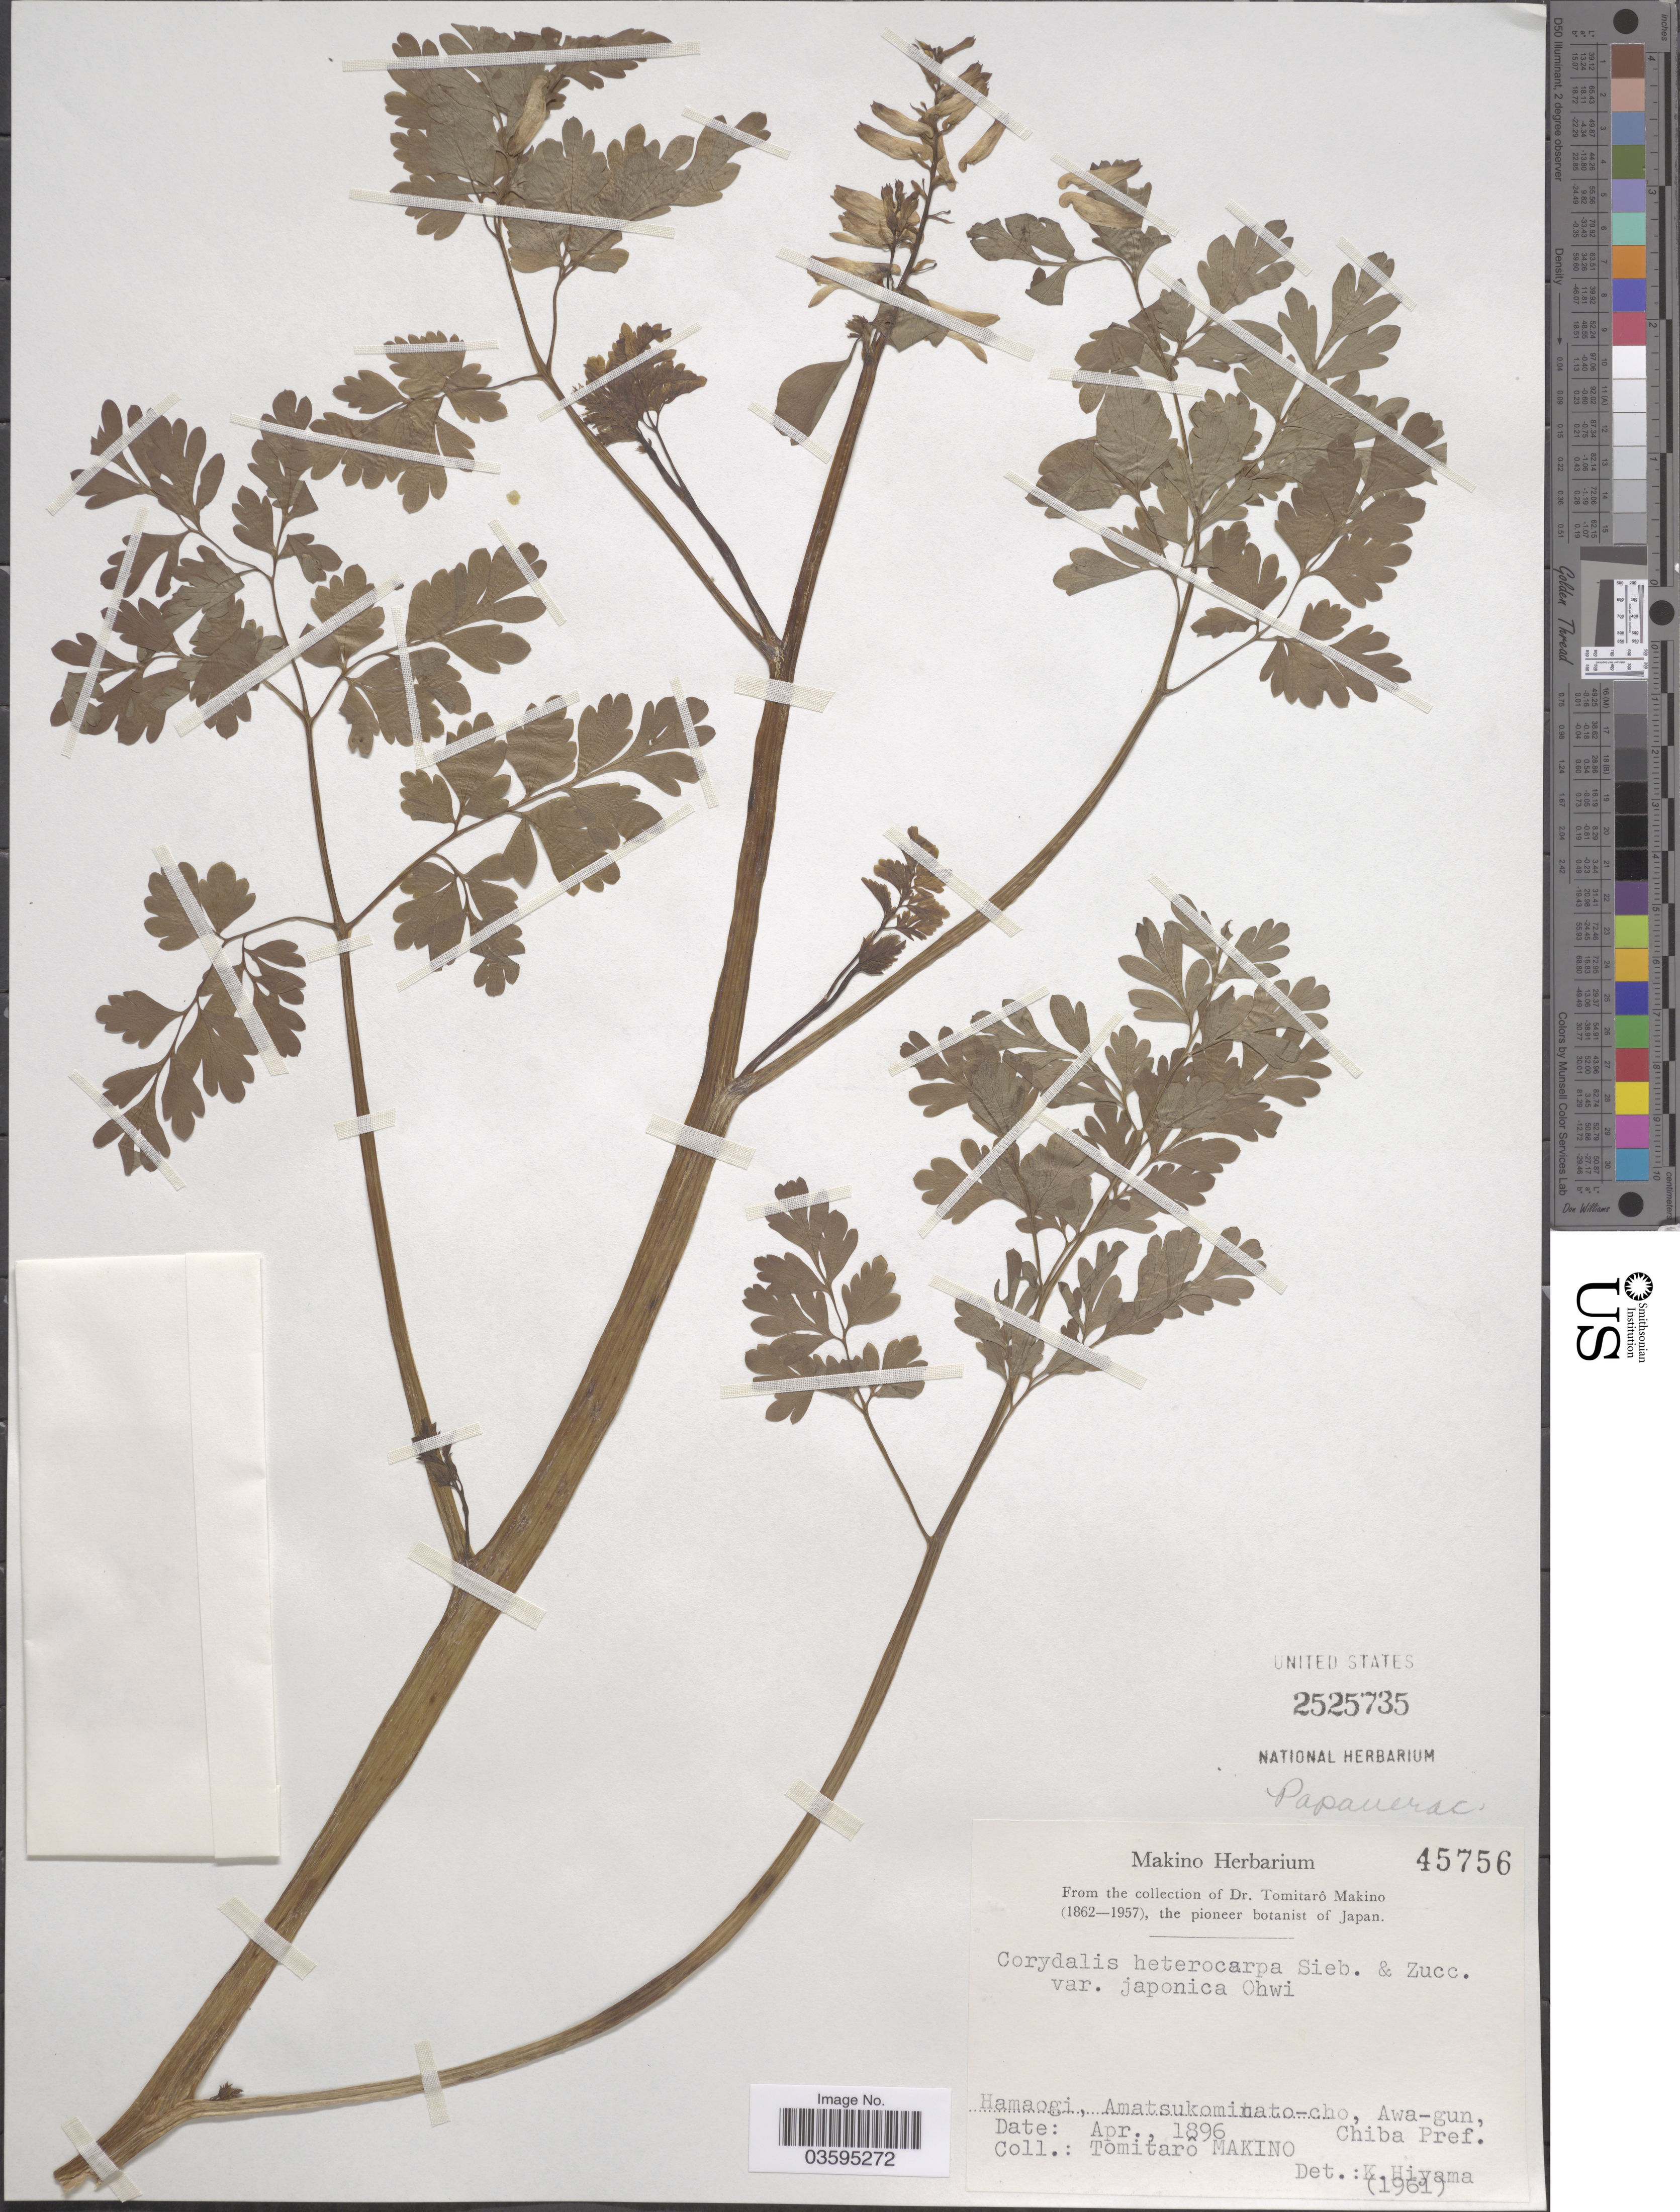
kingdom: Plantae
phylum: Tracheophyta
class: Magnoliopsida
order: Ranunculales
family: Papaveraceae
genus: Corydalis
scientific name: Corydalis heterocarpa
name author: Siebold & Zucc.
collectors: T. Makino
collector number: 45756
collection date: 1896-04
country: Japan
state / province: Tiba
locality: Hamaogi, Amatsukominato-cho, Awa-gun, Chiba Pref.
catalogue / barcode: US 2525735